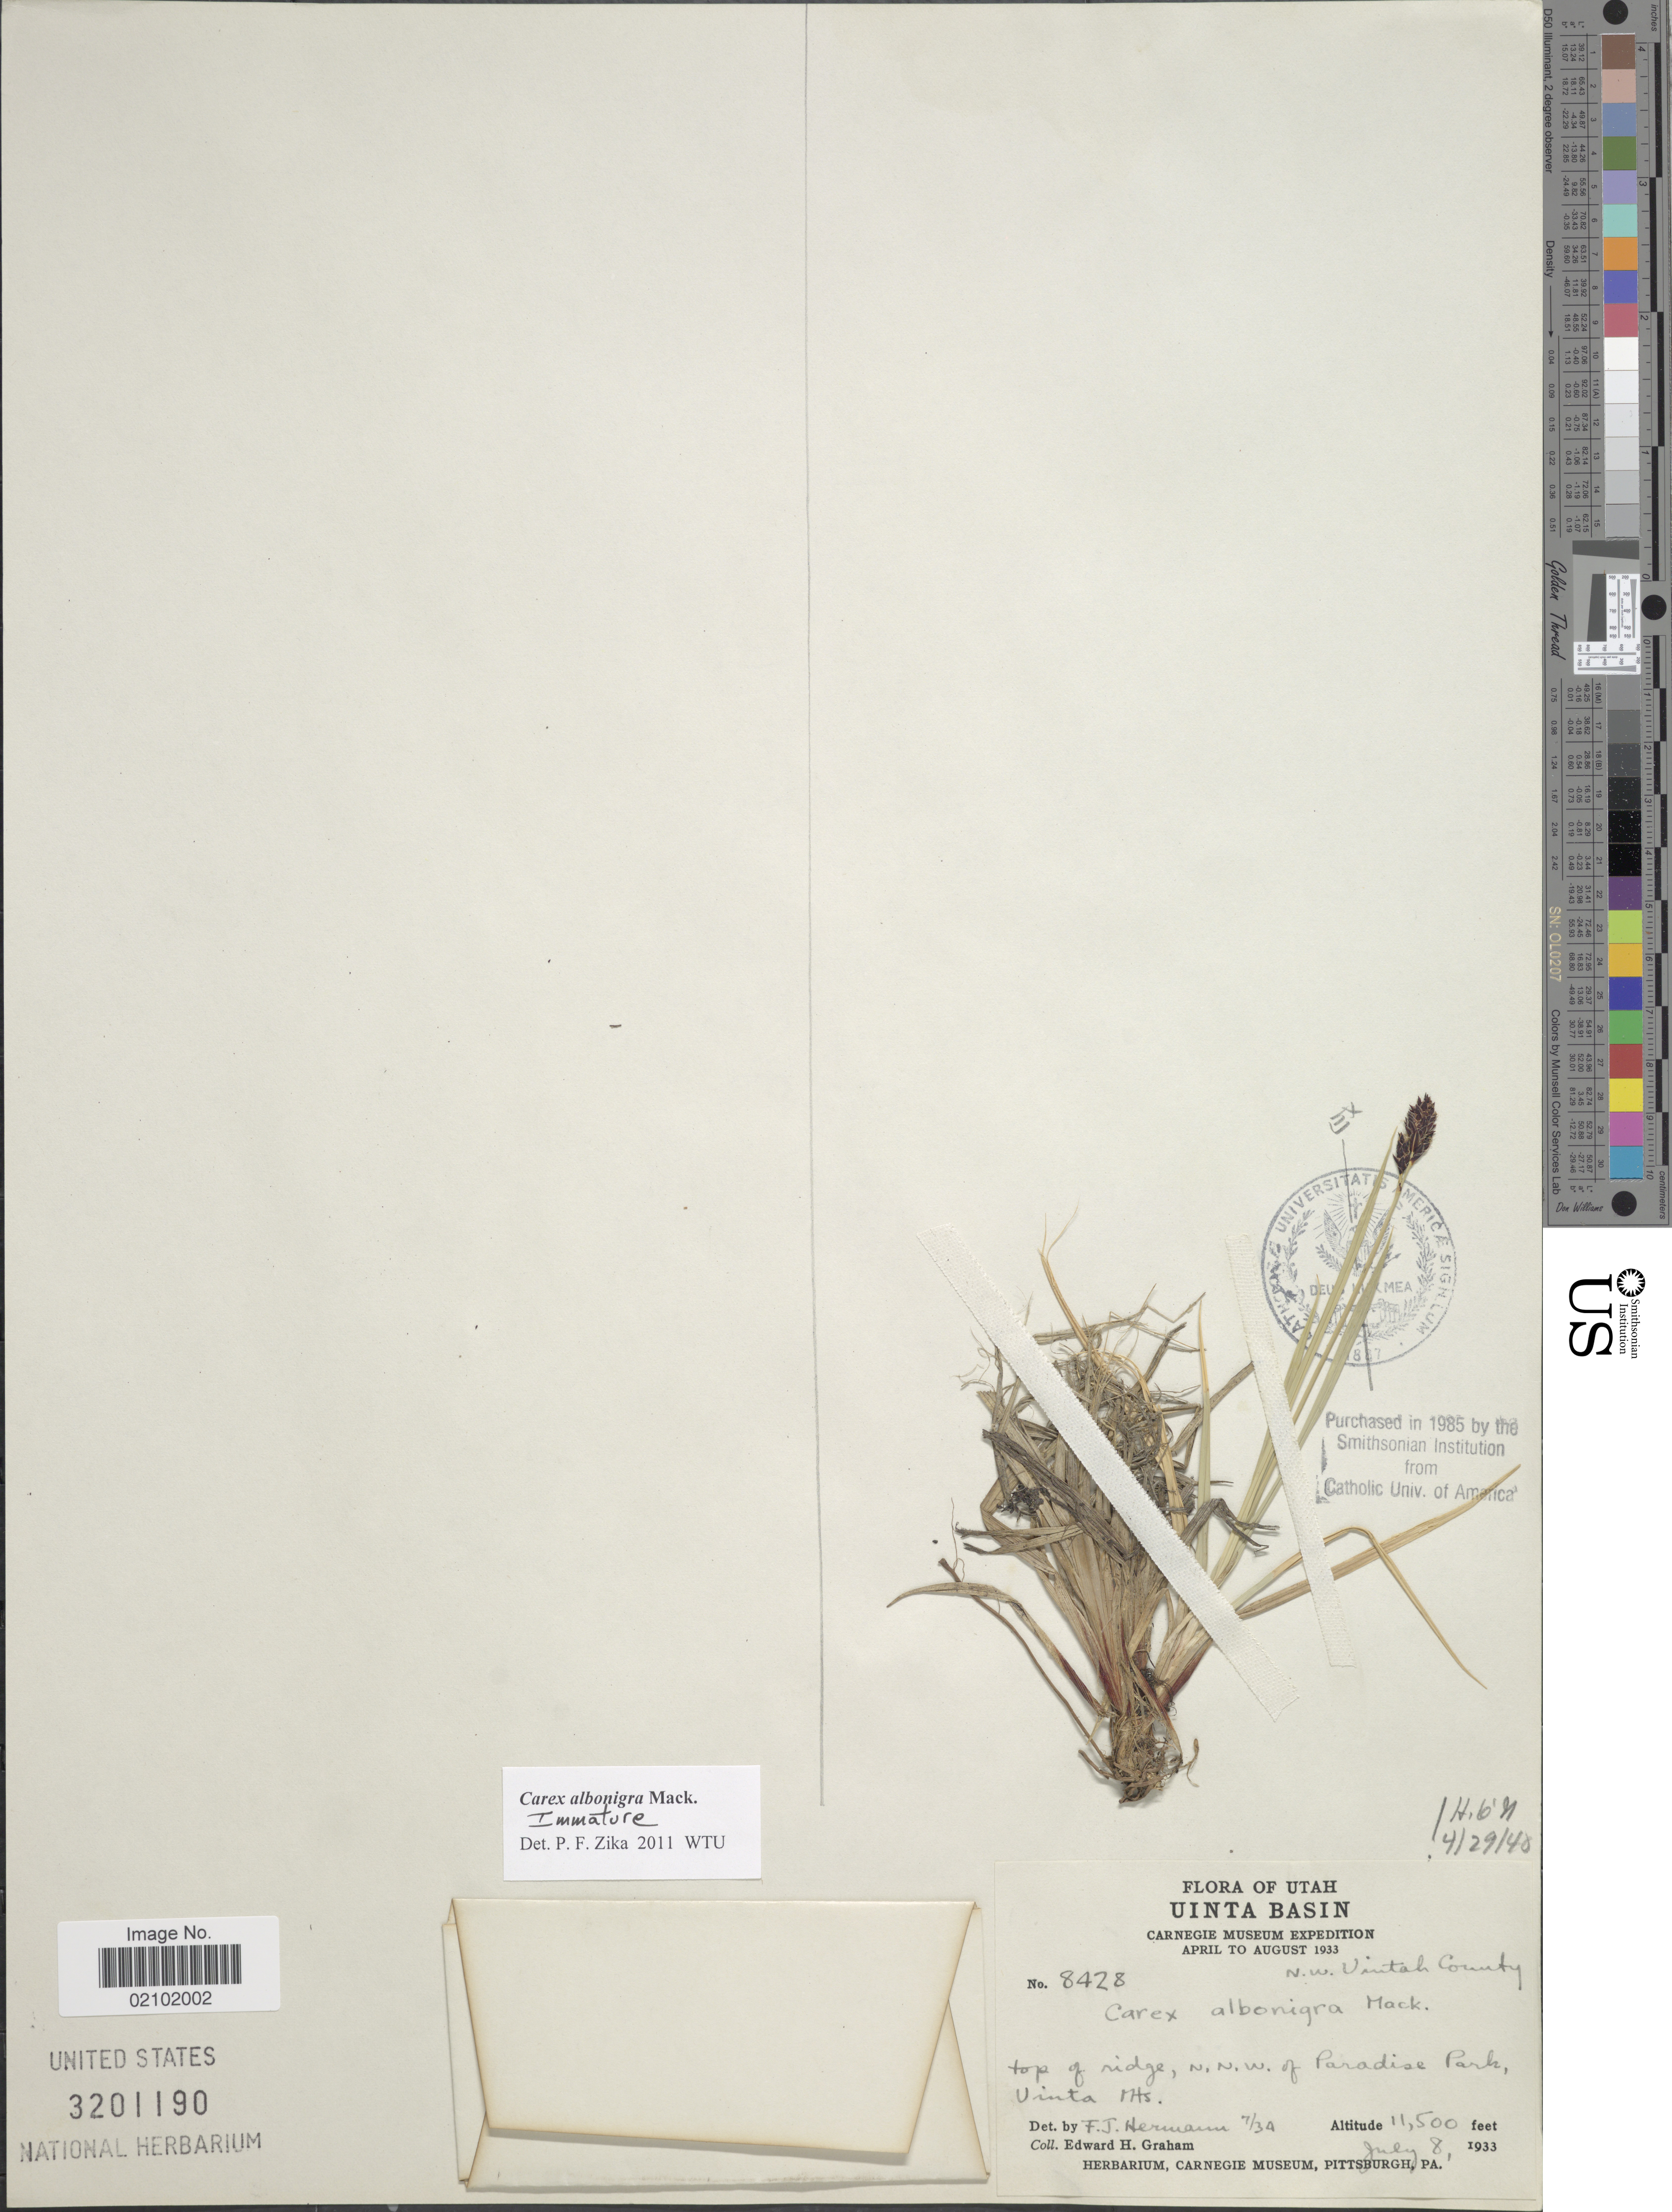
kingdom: Plantae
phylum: Tracheophyta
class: Liliopsida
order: Poales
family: Cyperaceae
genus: Carex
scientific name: Carex albonigra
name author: Mack.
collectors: E. H. Graham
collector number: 8428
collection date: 1933-07-08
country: United States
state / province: Utah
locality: Uinta Basin. N.N.W. of Paradise Park, Uinta Mts.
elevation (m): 3505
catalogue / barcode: US 3201190